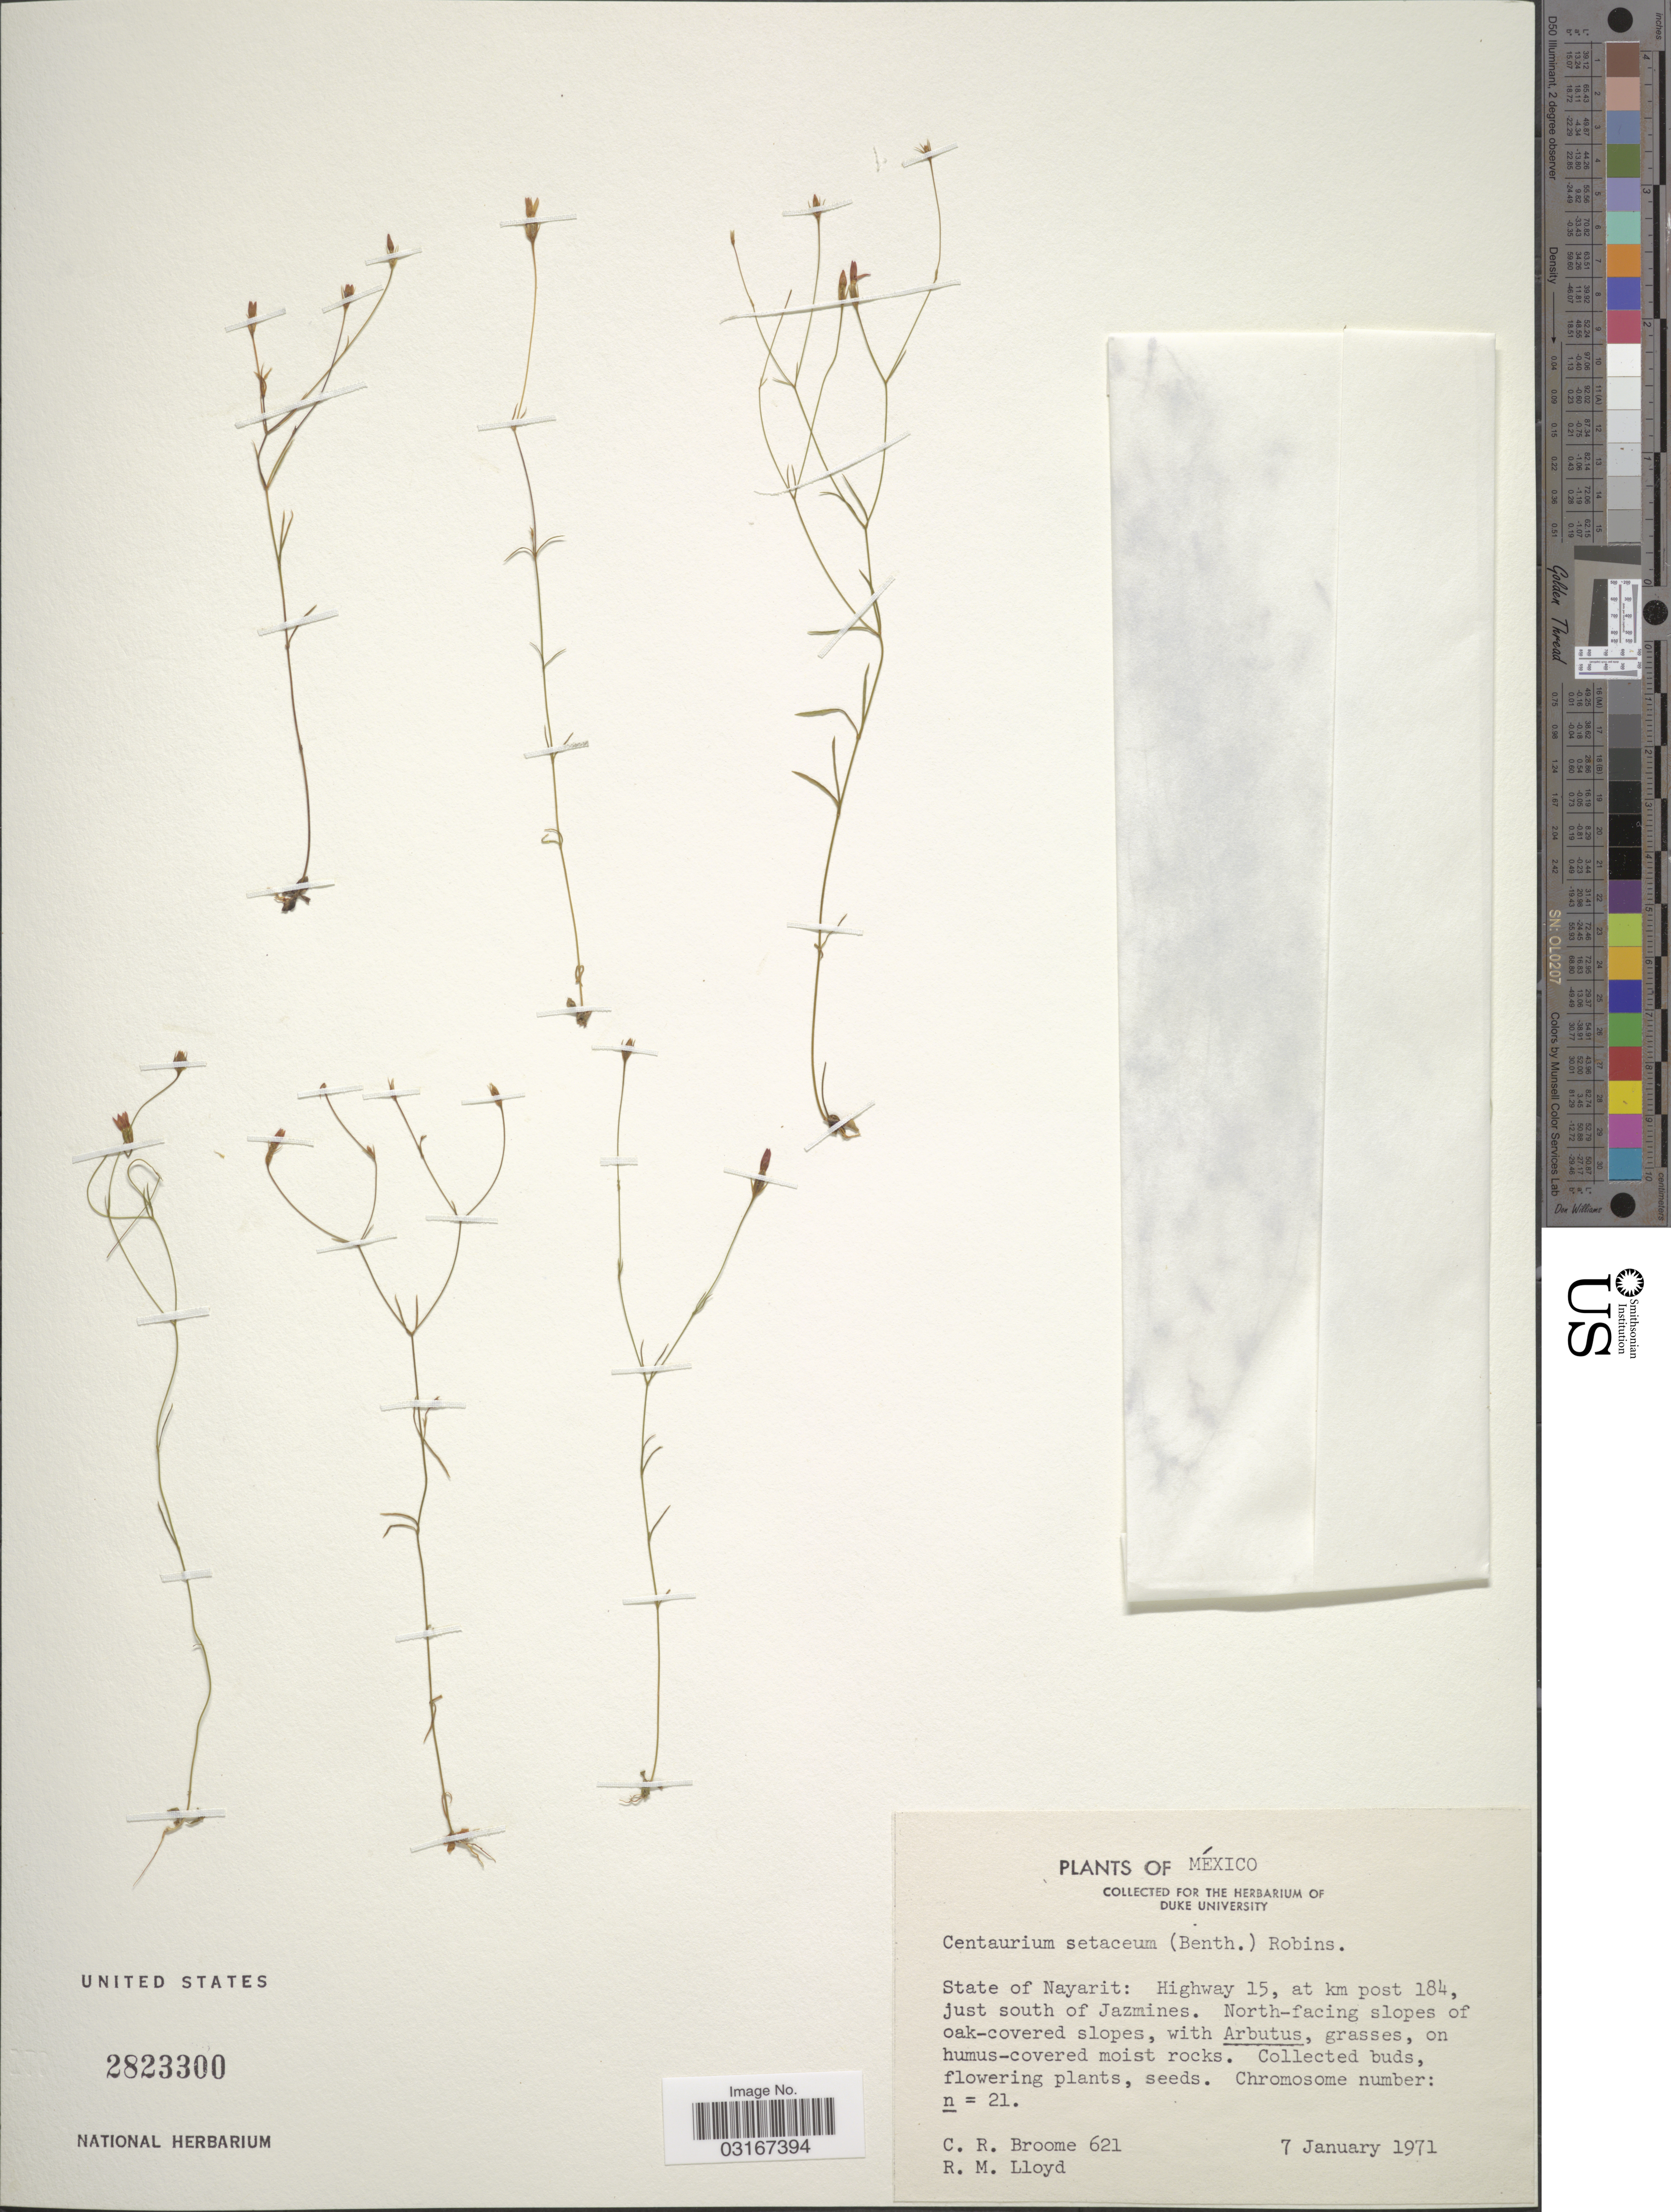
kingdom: Plantae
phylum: Tracheophyta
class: Magnoliopsida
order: Gentianales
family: Gentianaceae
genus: Centaurium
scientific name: Centaurium setaceum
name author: (Benth.) B.L. Rob.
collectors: C. R. Broome & R. M. Lloyd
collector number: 621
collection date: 1971-01-07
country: Mexico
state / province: Nayarit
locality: Highway 15, at km post 184, just south of Jazmines.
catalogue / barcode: US 2823300